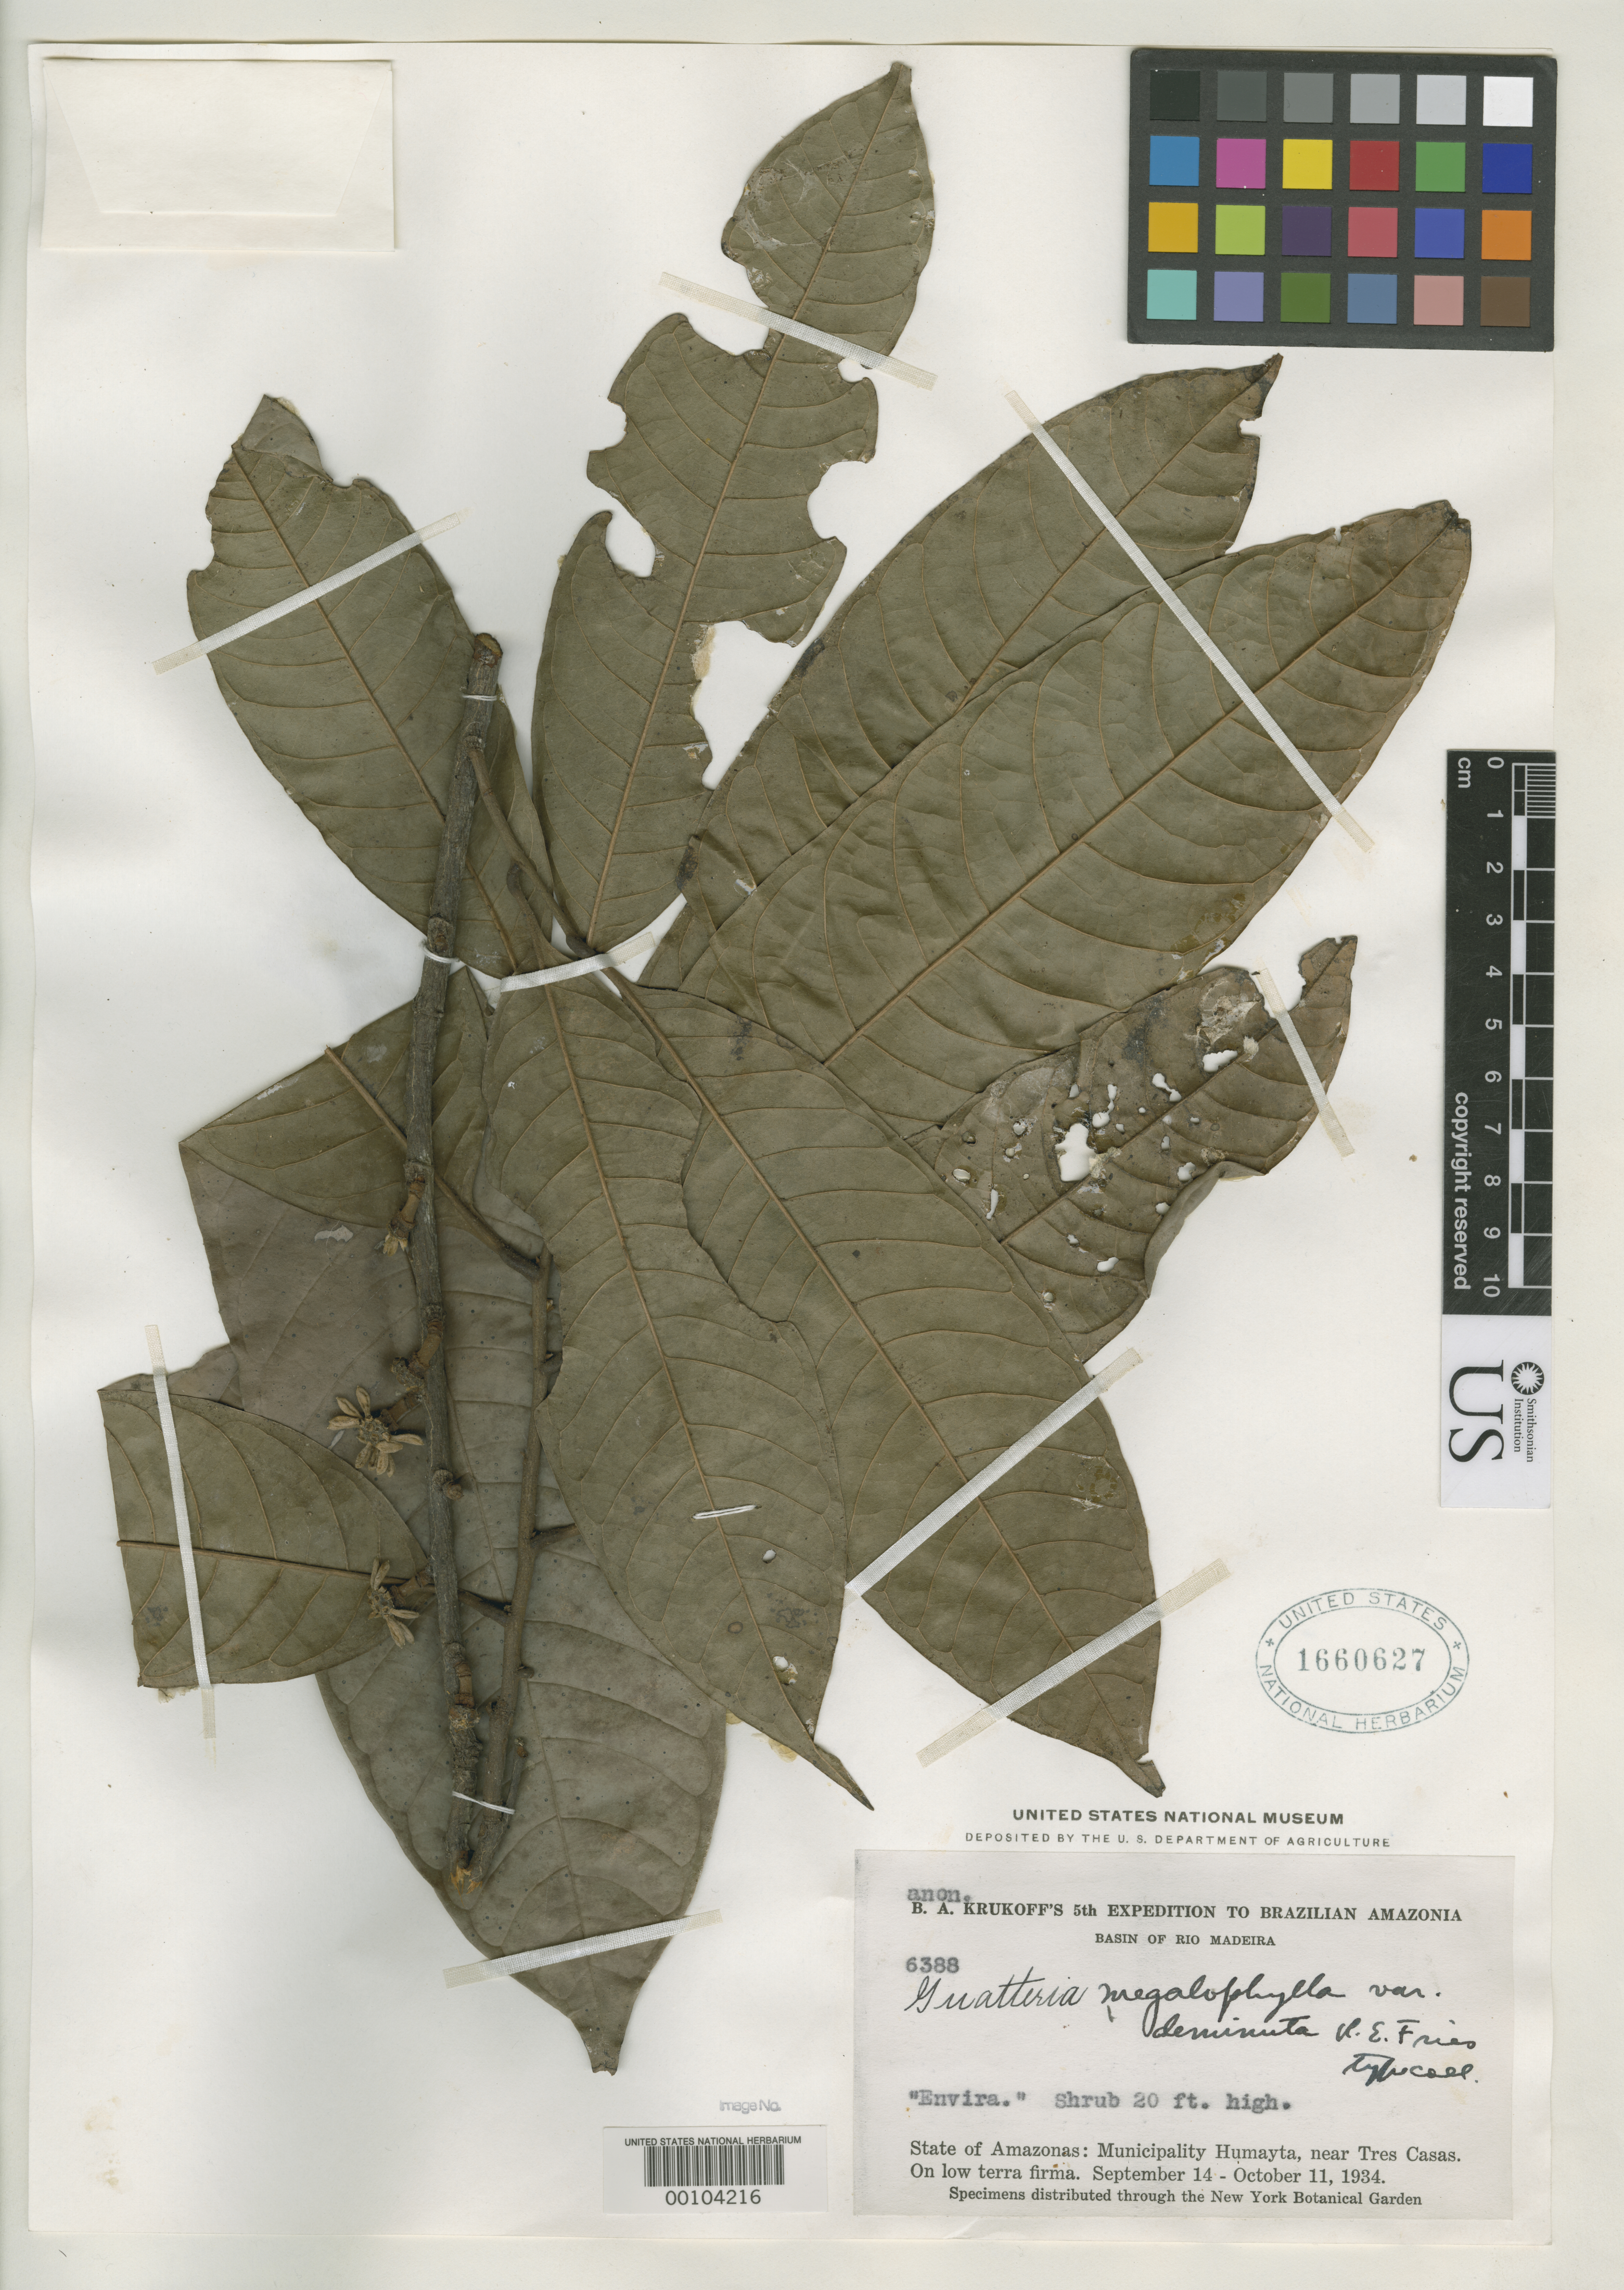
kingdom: Plantae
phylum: Tracheophyta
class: Magnoliopsida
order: Magnoliales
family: Annonaceae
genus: Guatteria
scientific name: Guatteria megalophylla var. deminuta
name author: R.E. Fr.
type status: Isotype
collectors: B. A. Krukoff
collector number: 6388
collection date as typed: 14 Sep 1934 to 11 Oct 1934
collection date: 1934-09-14/1934-10-11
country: Brazil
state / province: Amazonas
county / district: Humaitá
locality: Near Tres Casas.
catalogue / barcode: US 1660627